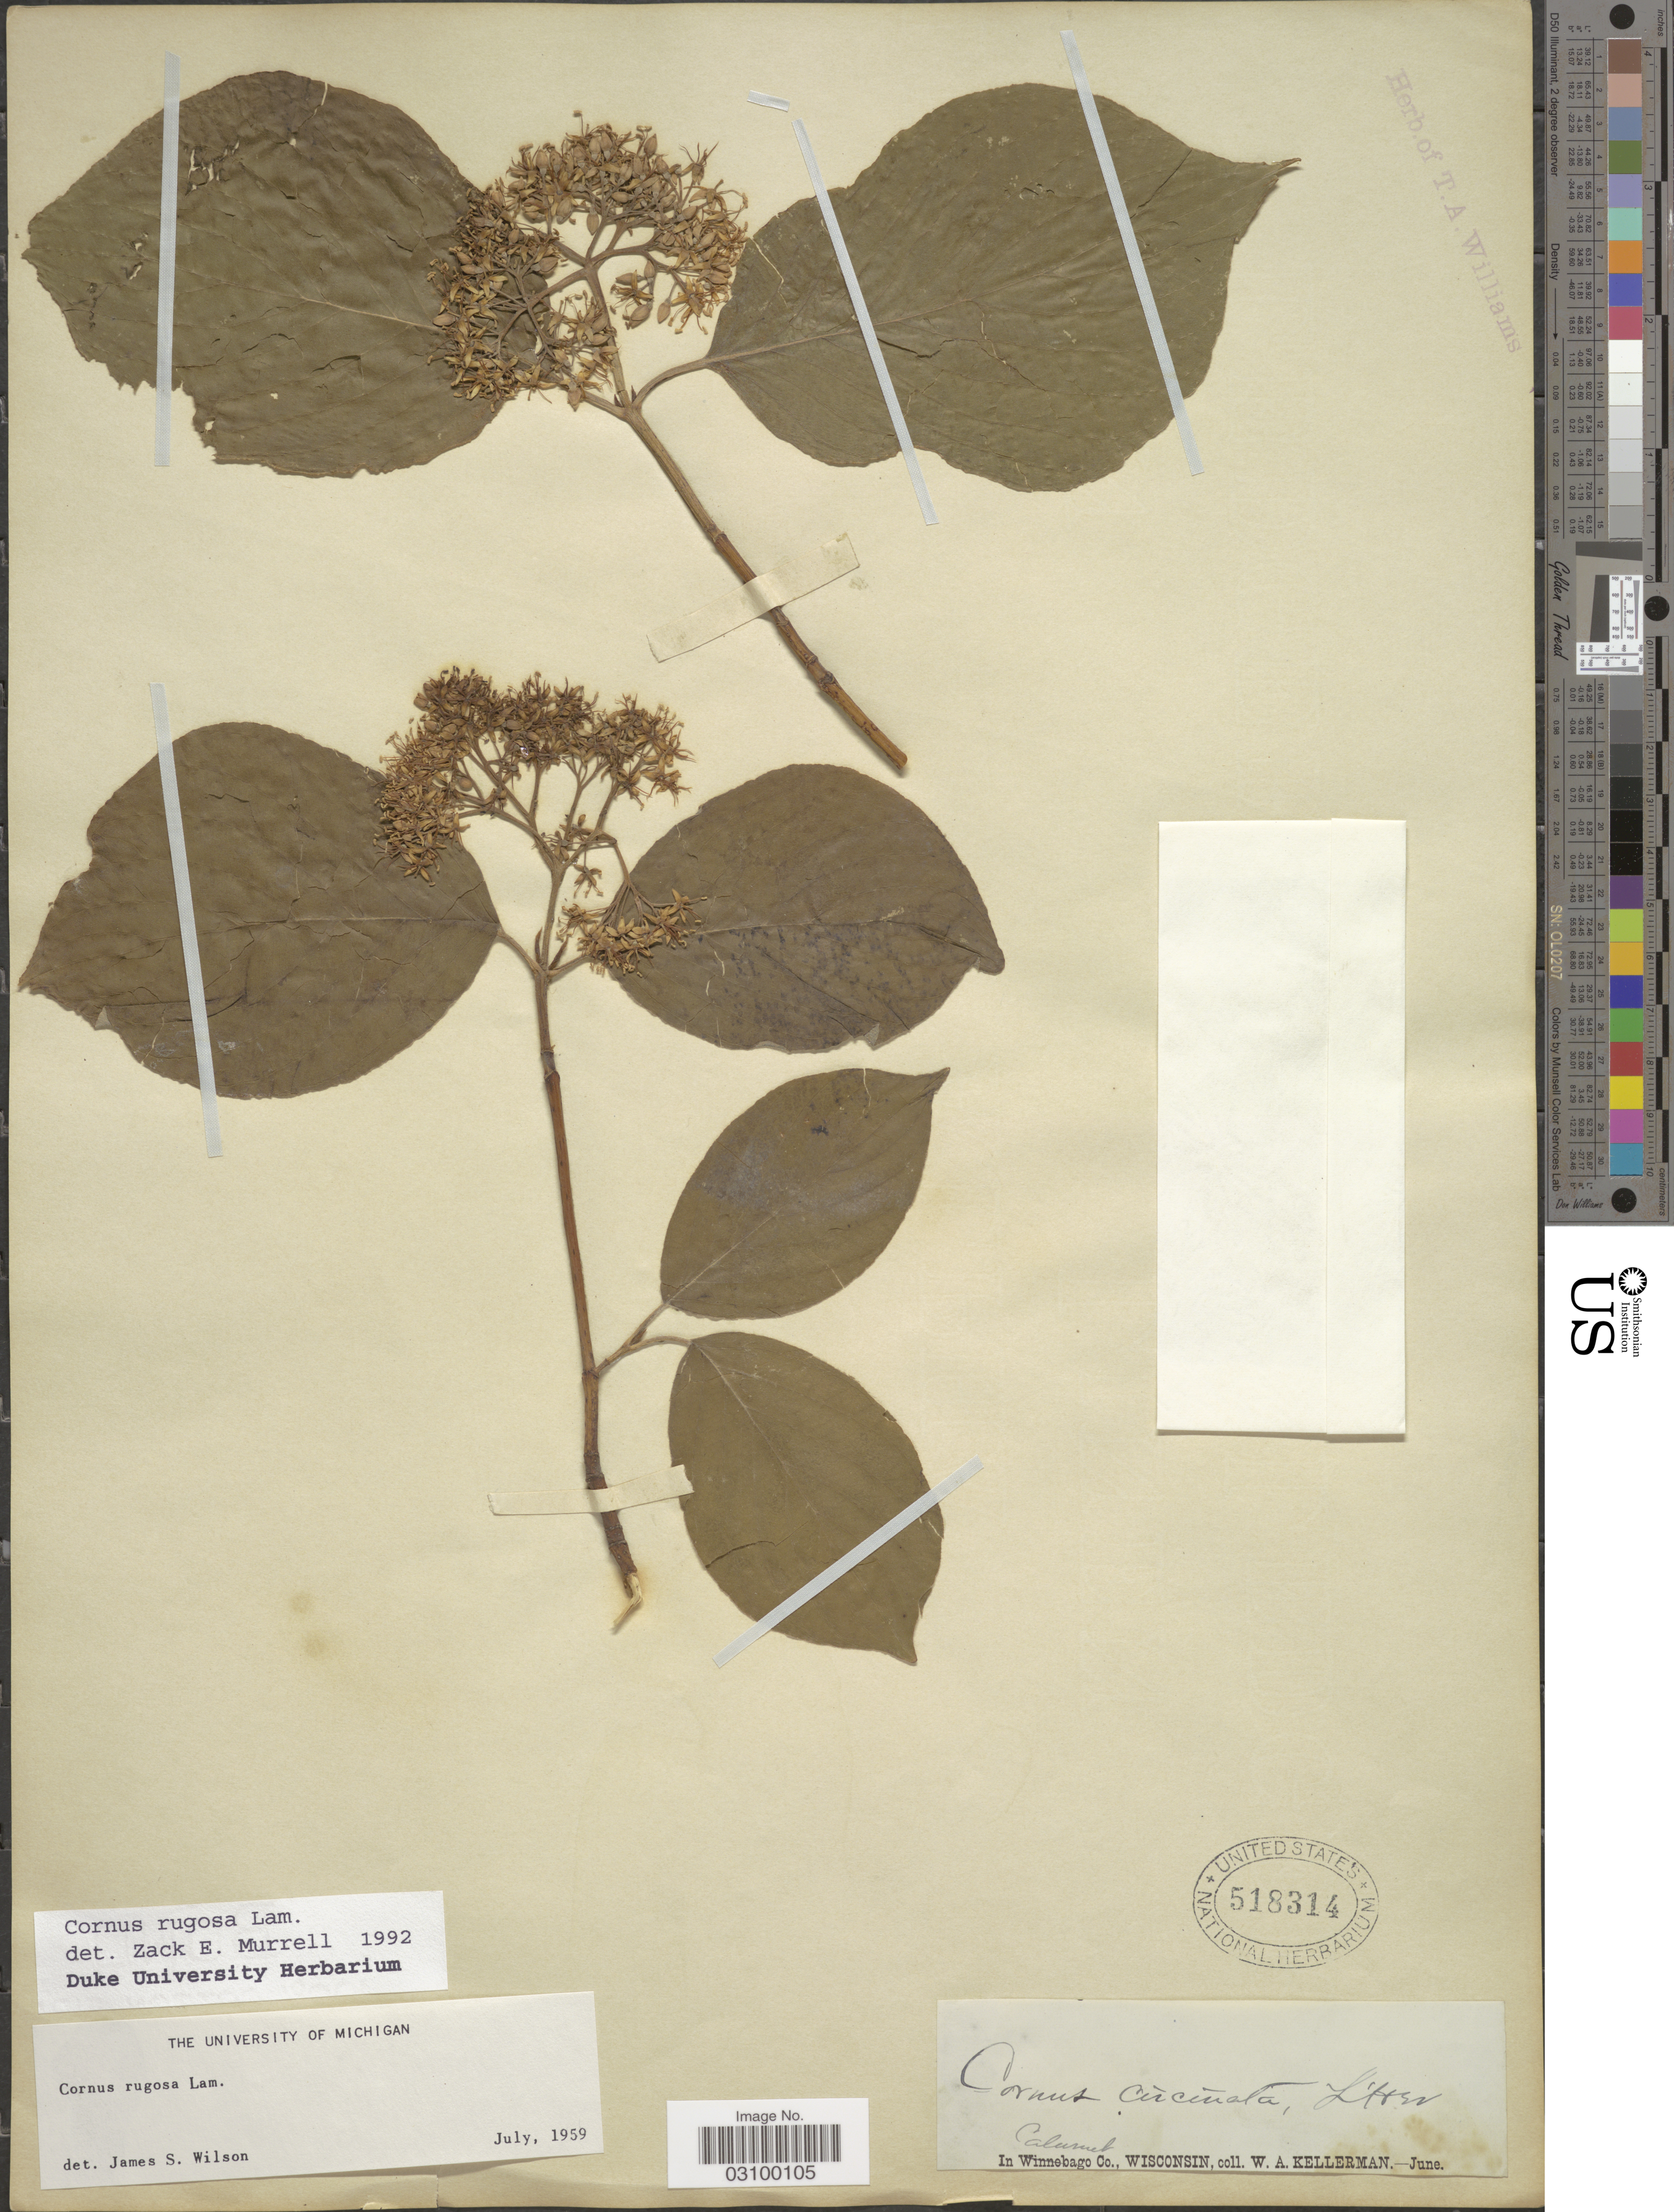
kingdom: Plantae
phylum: Tracheophyta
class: Magnoliopsida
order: Cornales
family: Cornaceae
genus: Cornus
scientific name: Cornus rugosa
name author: Lam.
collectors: W. Kellerman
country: United States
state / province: Wisconsin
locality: Calumet Co.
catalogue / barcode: US 518314